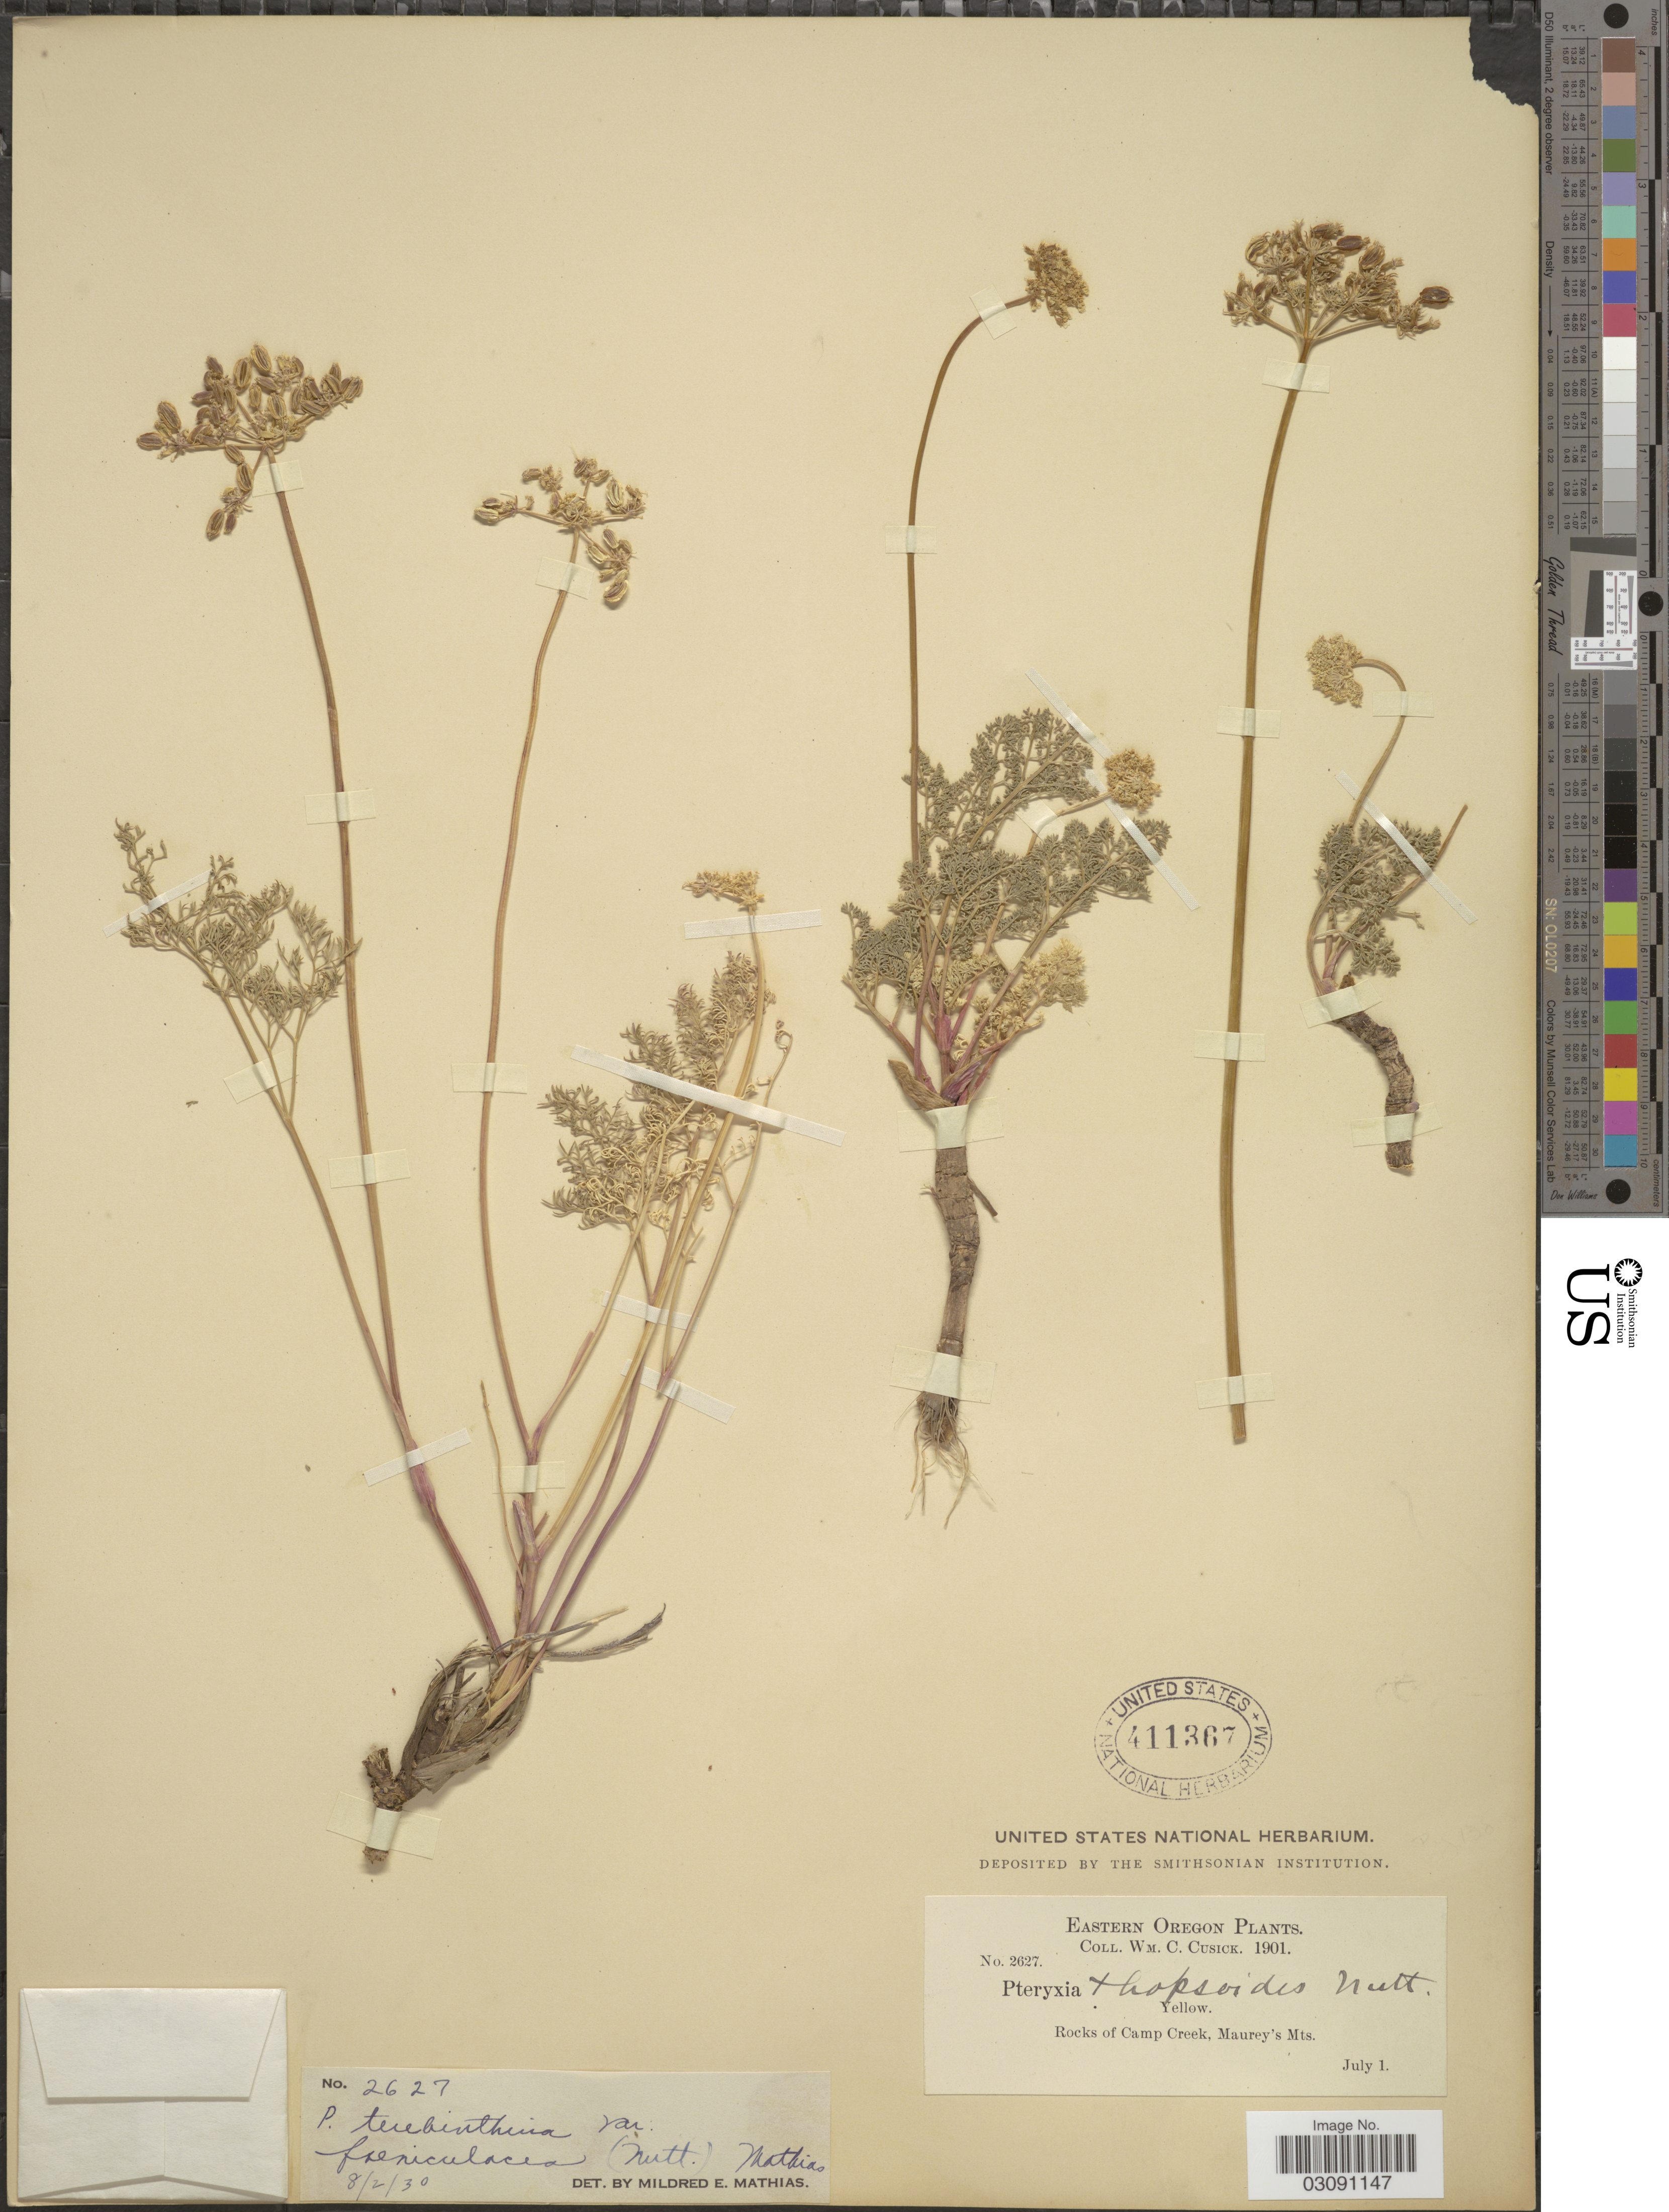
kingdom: Plantae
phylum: Tracheophyta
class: Magnoliopsida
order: Apiales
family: Apiaceae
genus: Pteryxia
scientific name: Pteryxia terebinthina var. foeniculacea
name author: (Torr. & A. Gray) Mathias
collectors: W. C. Cusick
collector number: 2627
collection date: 1901-07-01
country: United States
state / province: Oregon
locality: Eastern Oregon, Rocks of Camp Creek, Maurey's Mts.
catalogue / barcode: US 411367